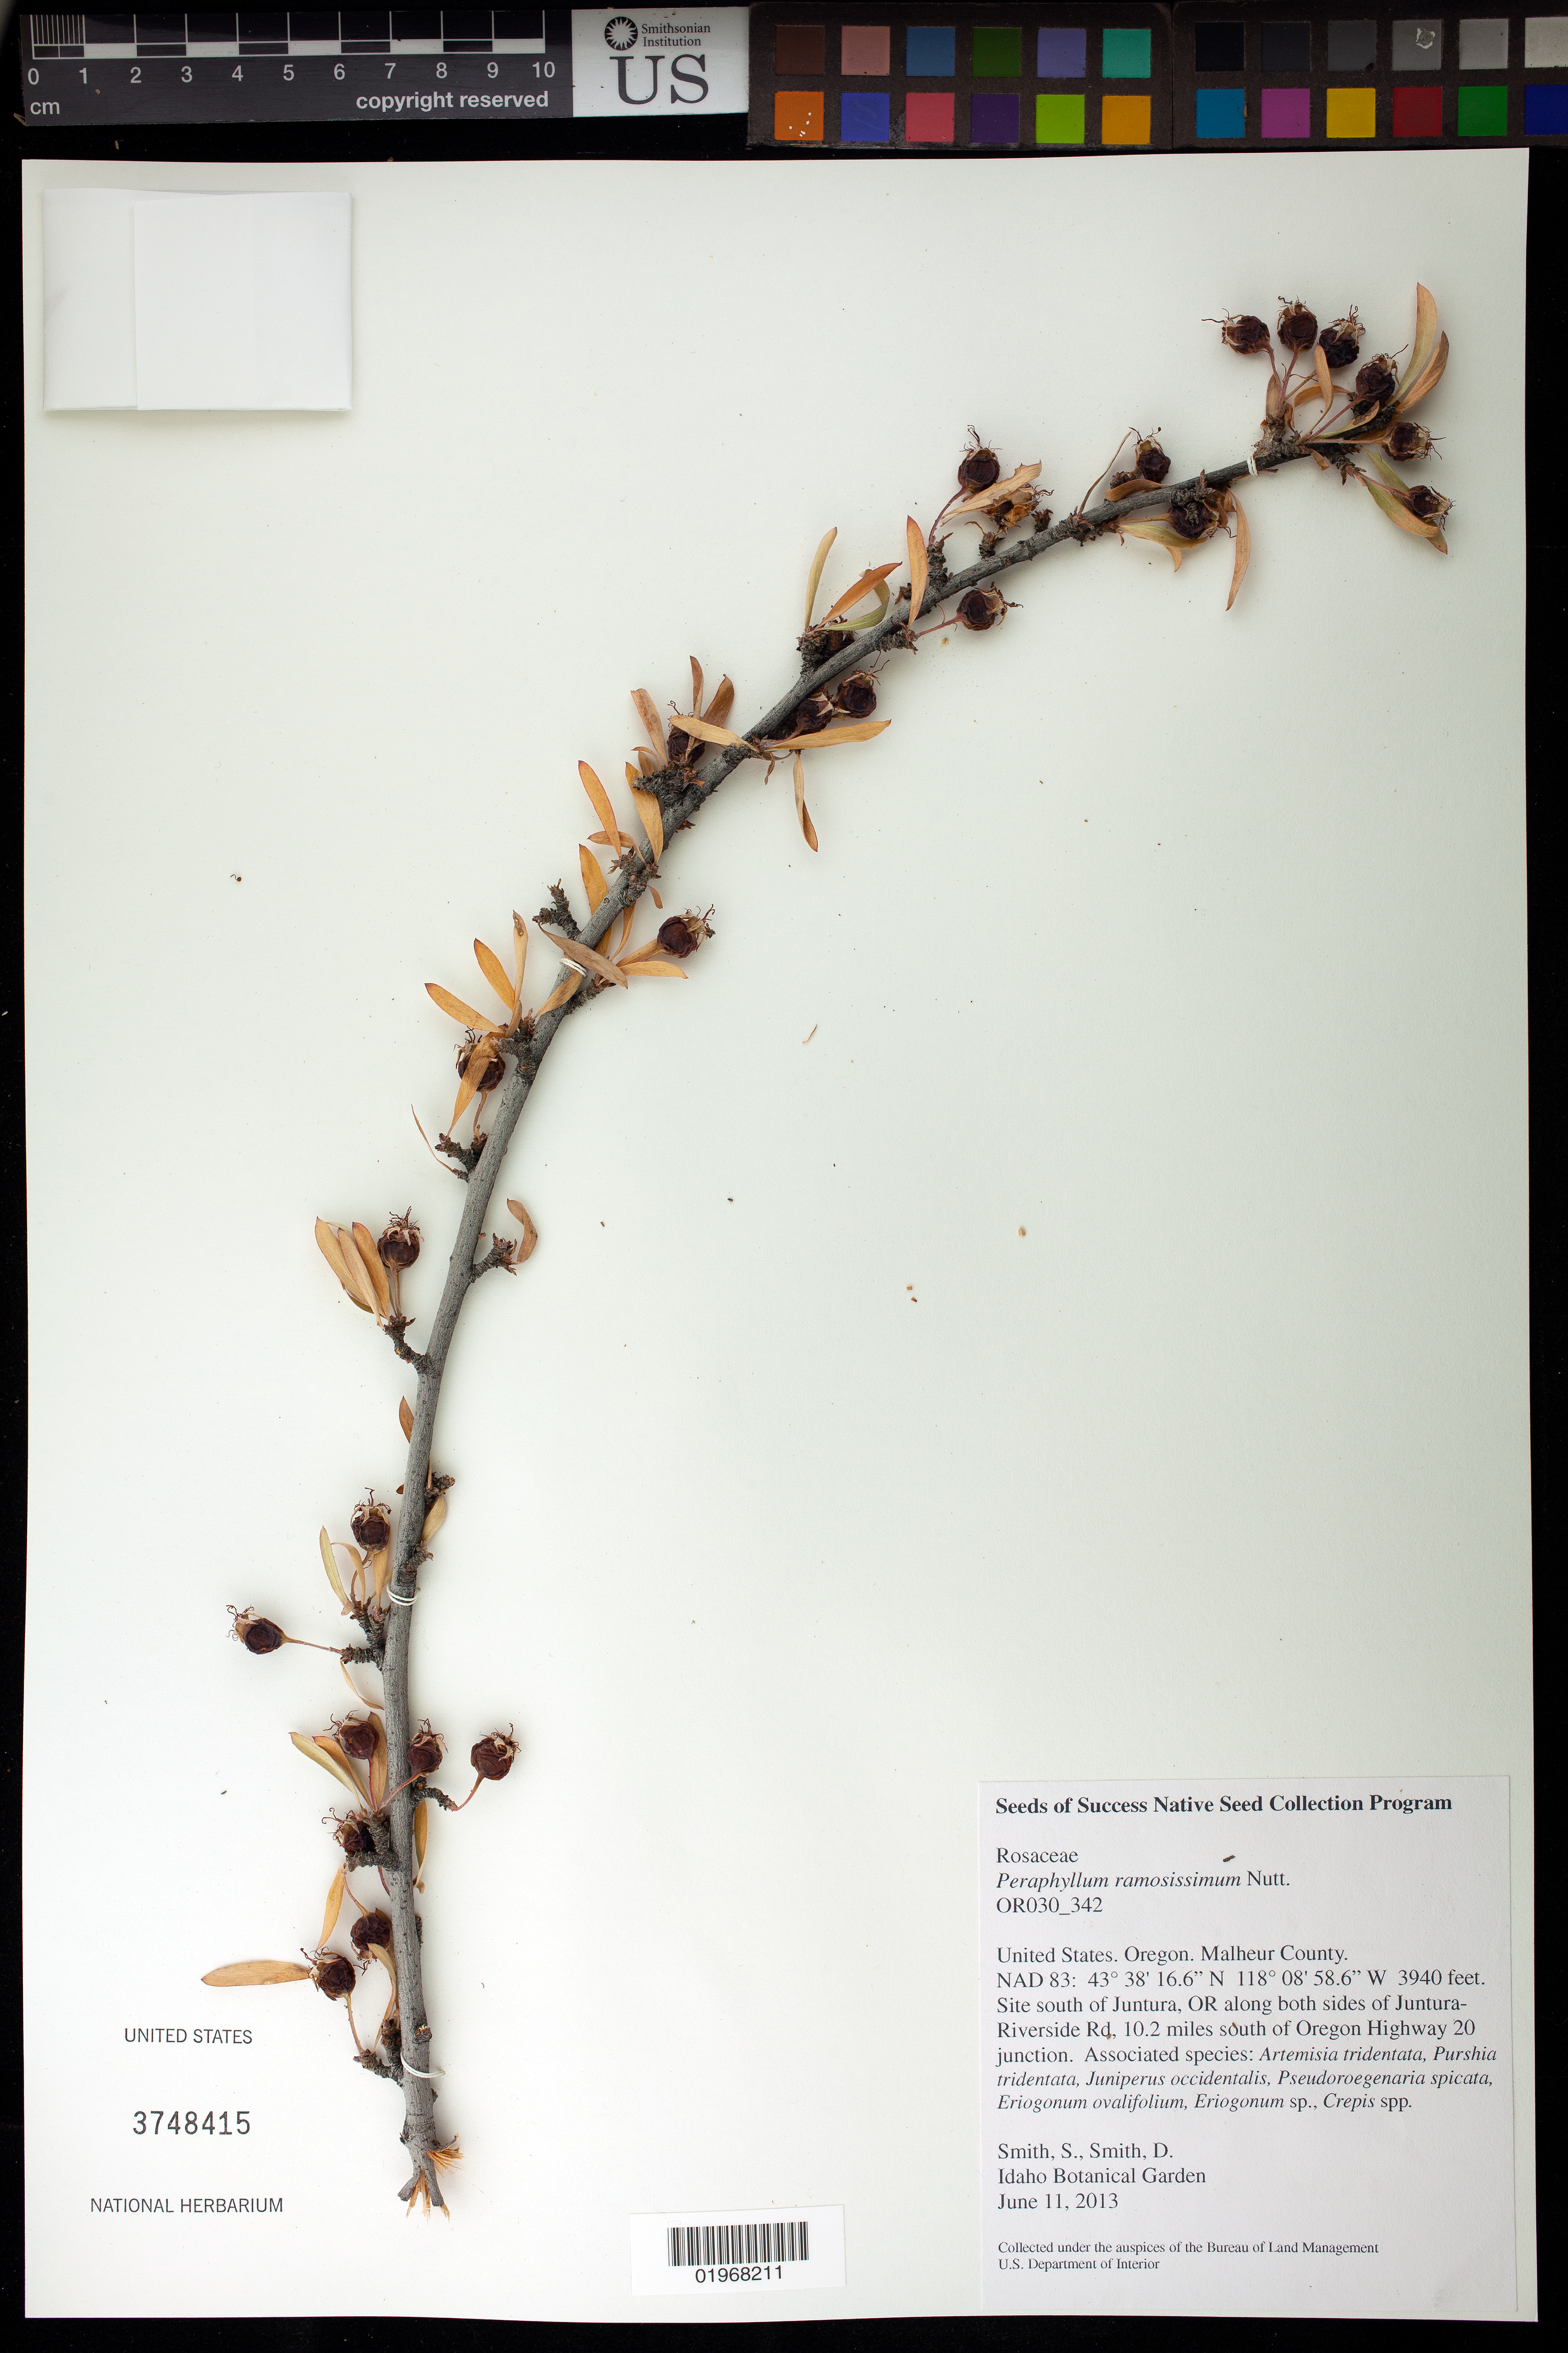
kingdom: Plantae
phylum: Tracheophyta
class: Magnoliopsida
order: Rosales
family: Rosaceae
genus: Peraphyllum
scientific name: Peraphyllum ramosissimum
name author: Nutt.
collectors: S. Smith & D. Smith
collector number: OR030-342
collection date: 2013-06-11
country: United States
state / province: Oregon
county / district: Malheur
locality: S of Juntura, along both sides of Juntura-Riverside Rd, 10.2 mi. S of Oregon Hwy 20 jct.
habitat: sagebrush steppe. With Crepis sp., Juniperus occidentalis, ect.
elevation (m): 1201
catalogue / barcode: US 3748415